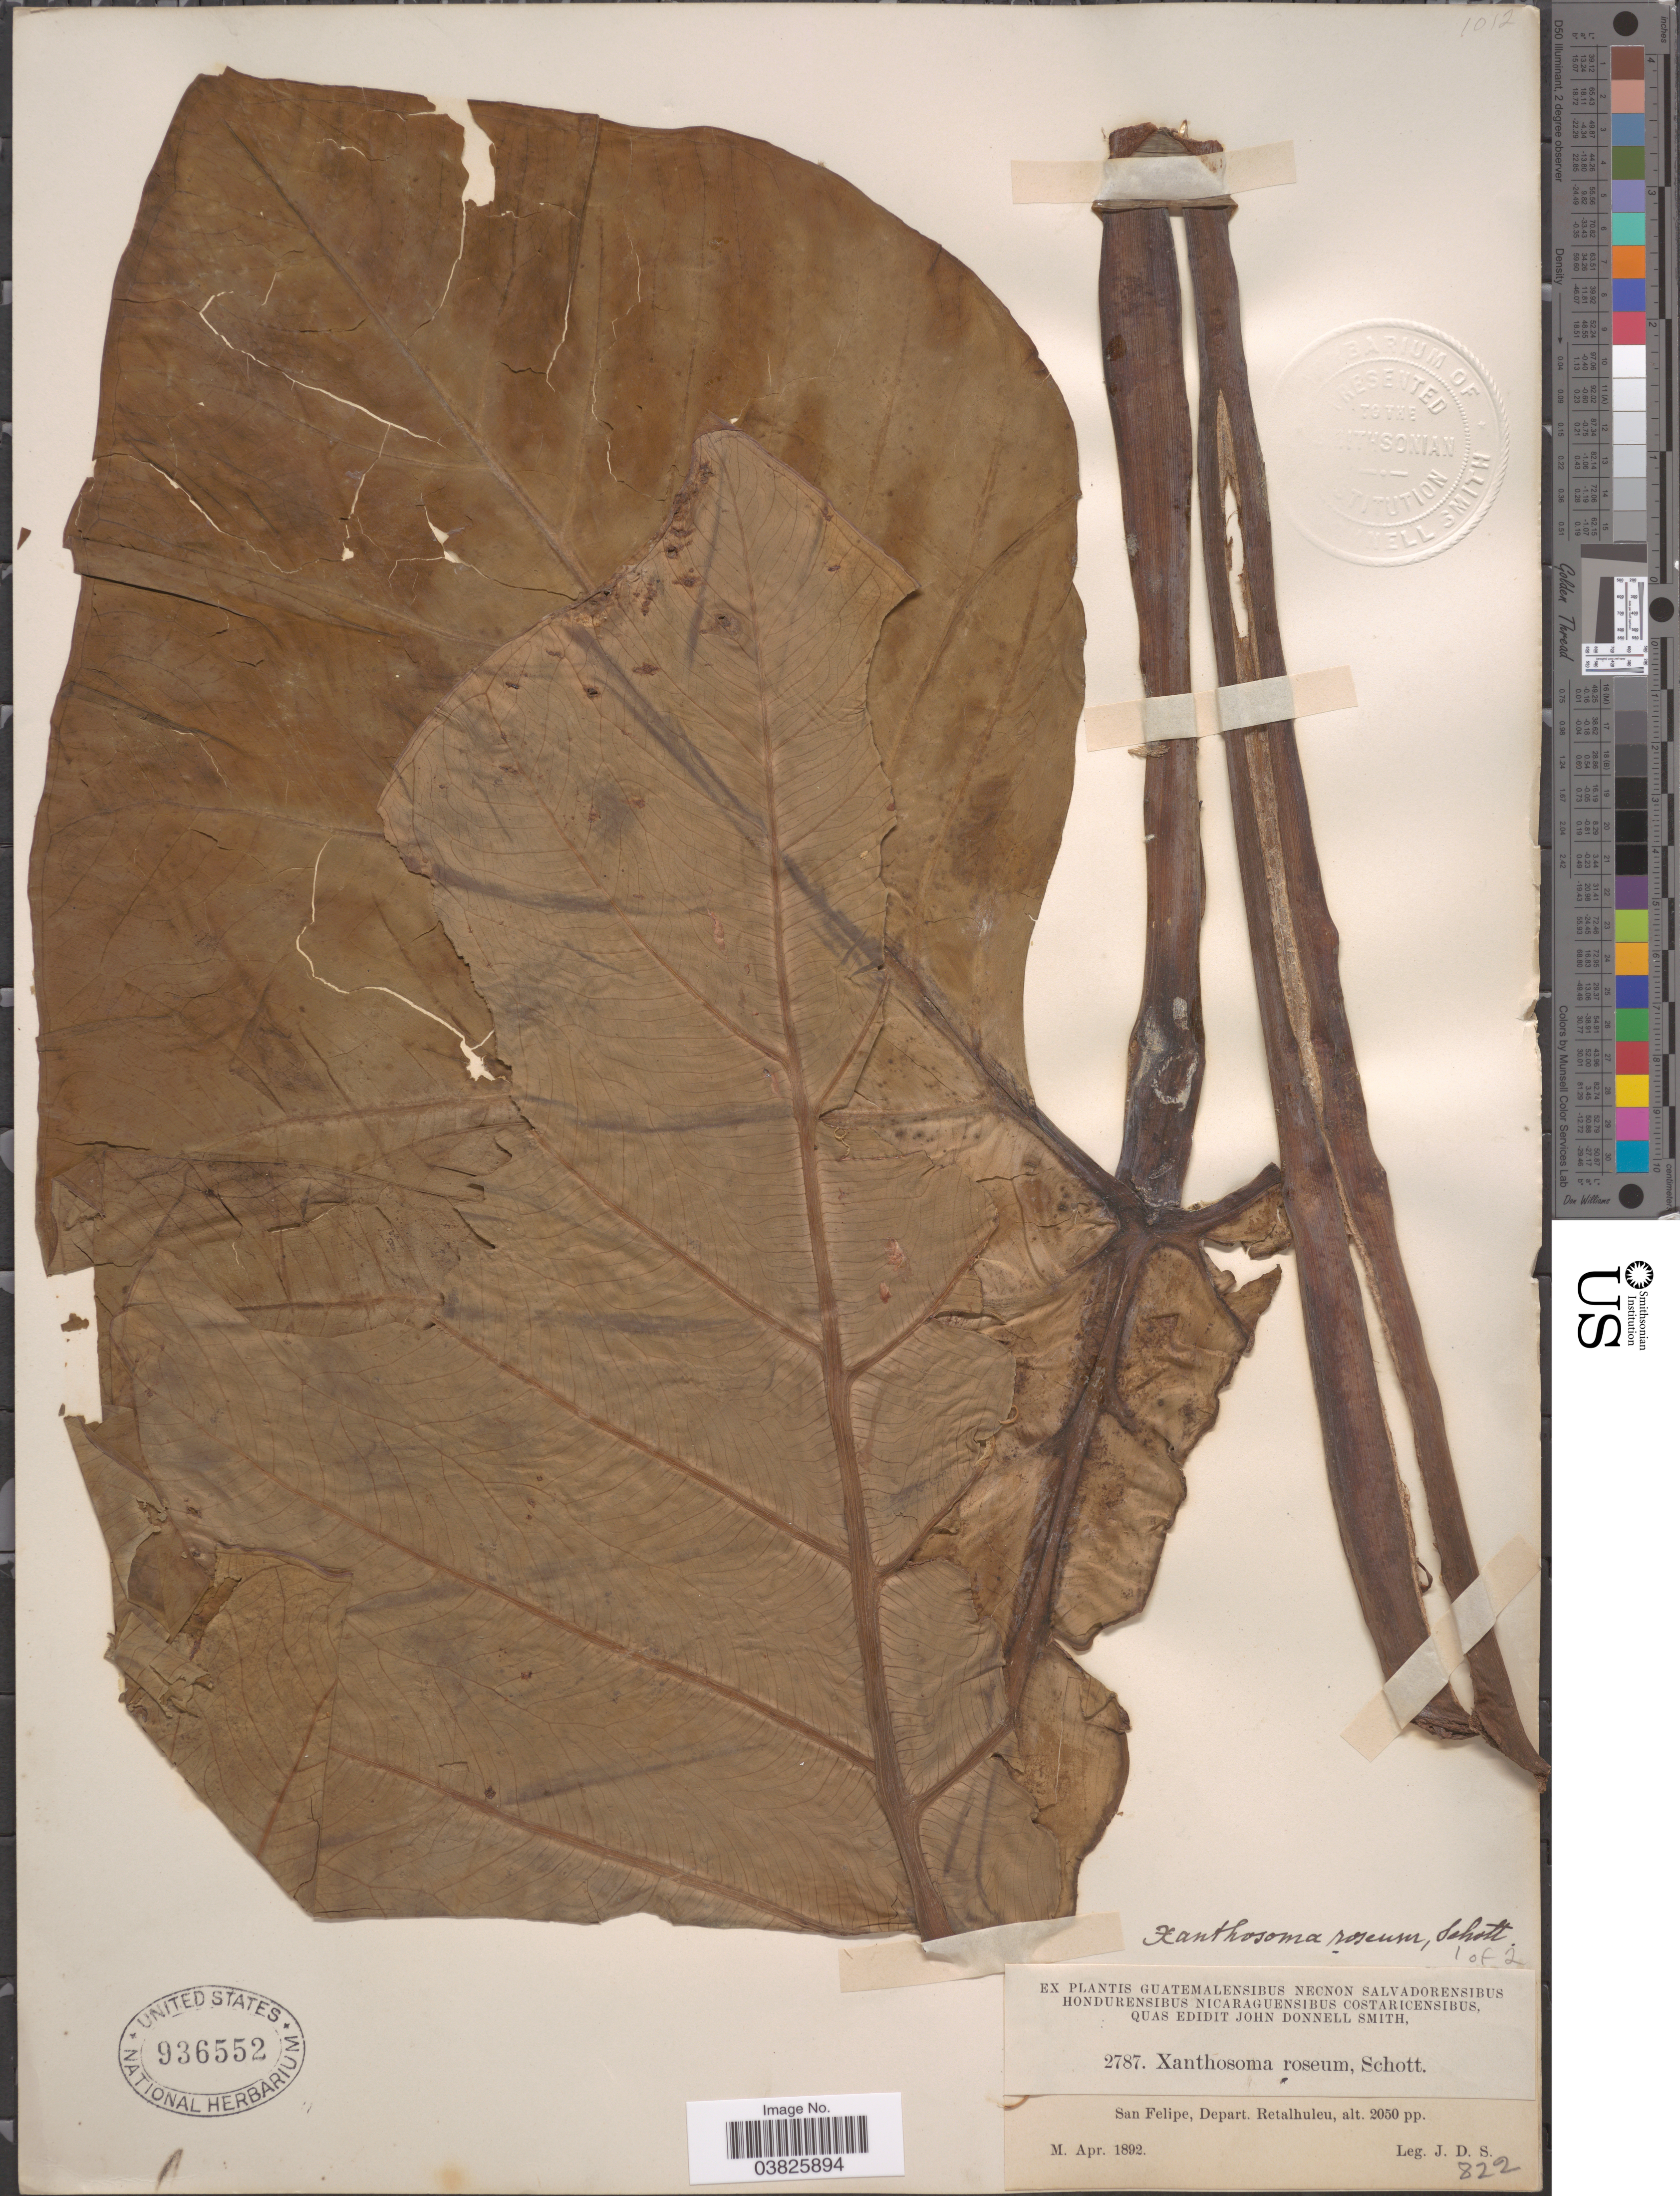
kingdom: Plantae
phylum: Tracheophyta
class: Liliopsida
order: Alismatales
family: Araceae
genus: Xanthosoma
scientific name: Xanthosoma roseum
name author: Schott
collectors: J. Donnell Smith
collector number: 2787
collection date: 1892-04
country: Guatemala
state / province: Retalhuleu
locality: San Felipe, Depart. Retalhuleu.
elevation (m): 625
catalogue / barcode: US 936552